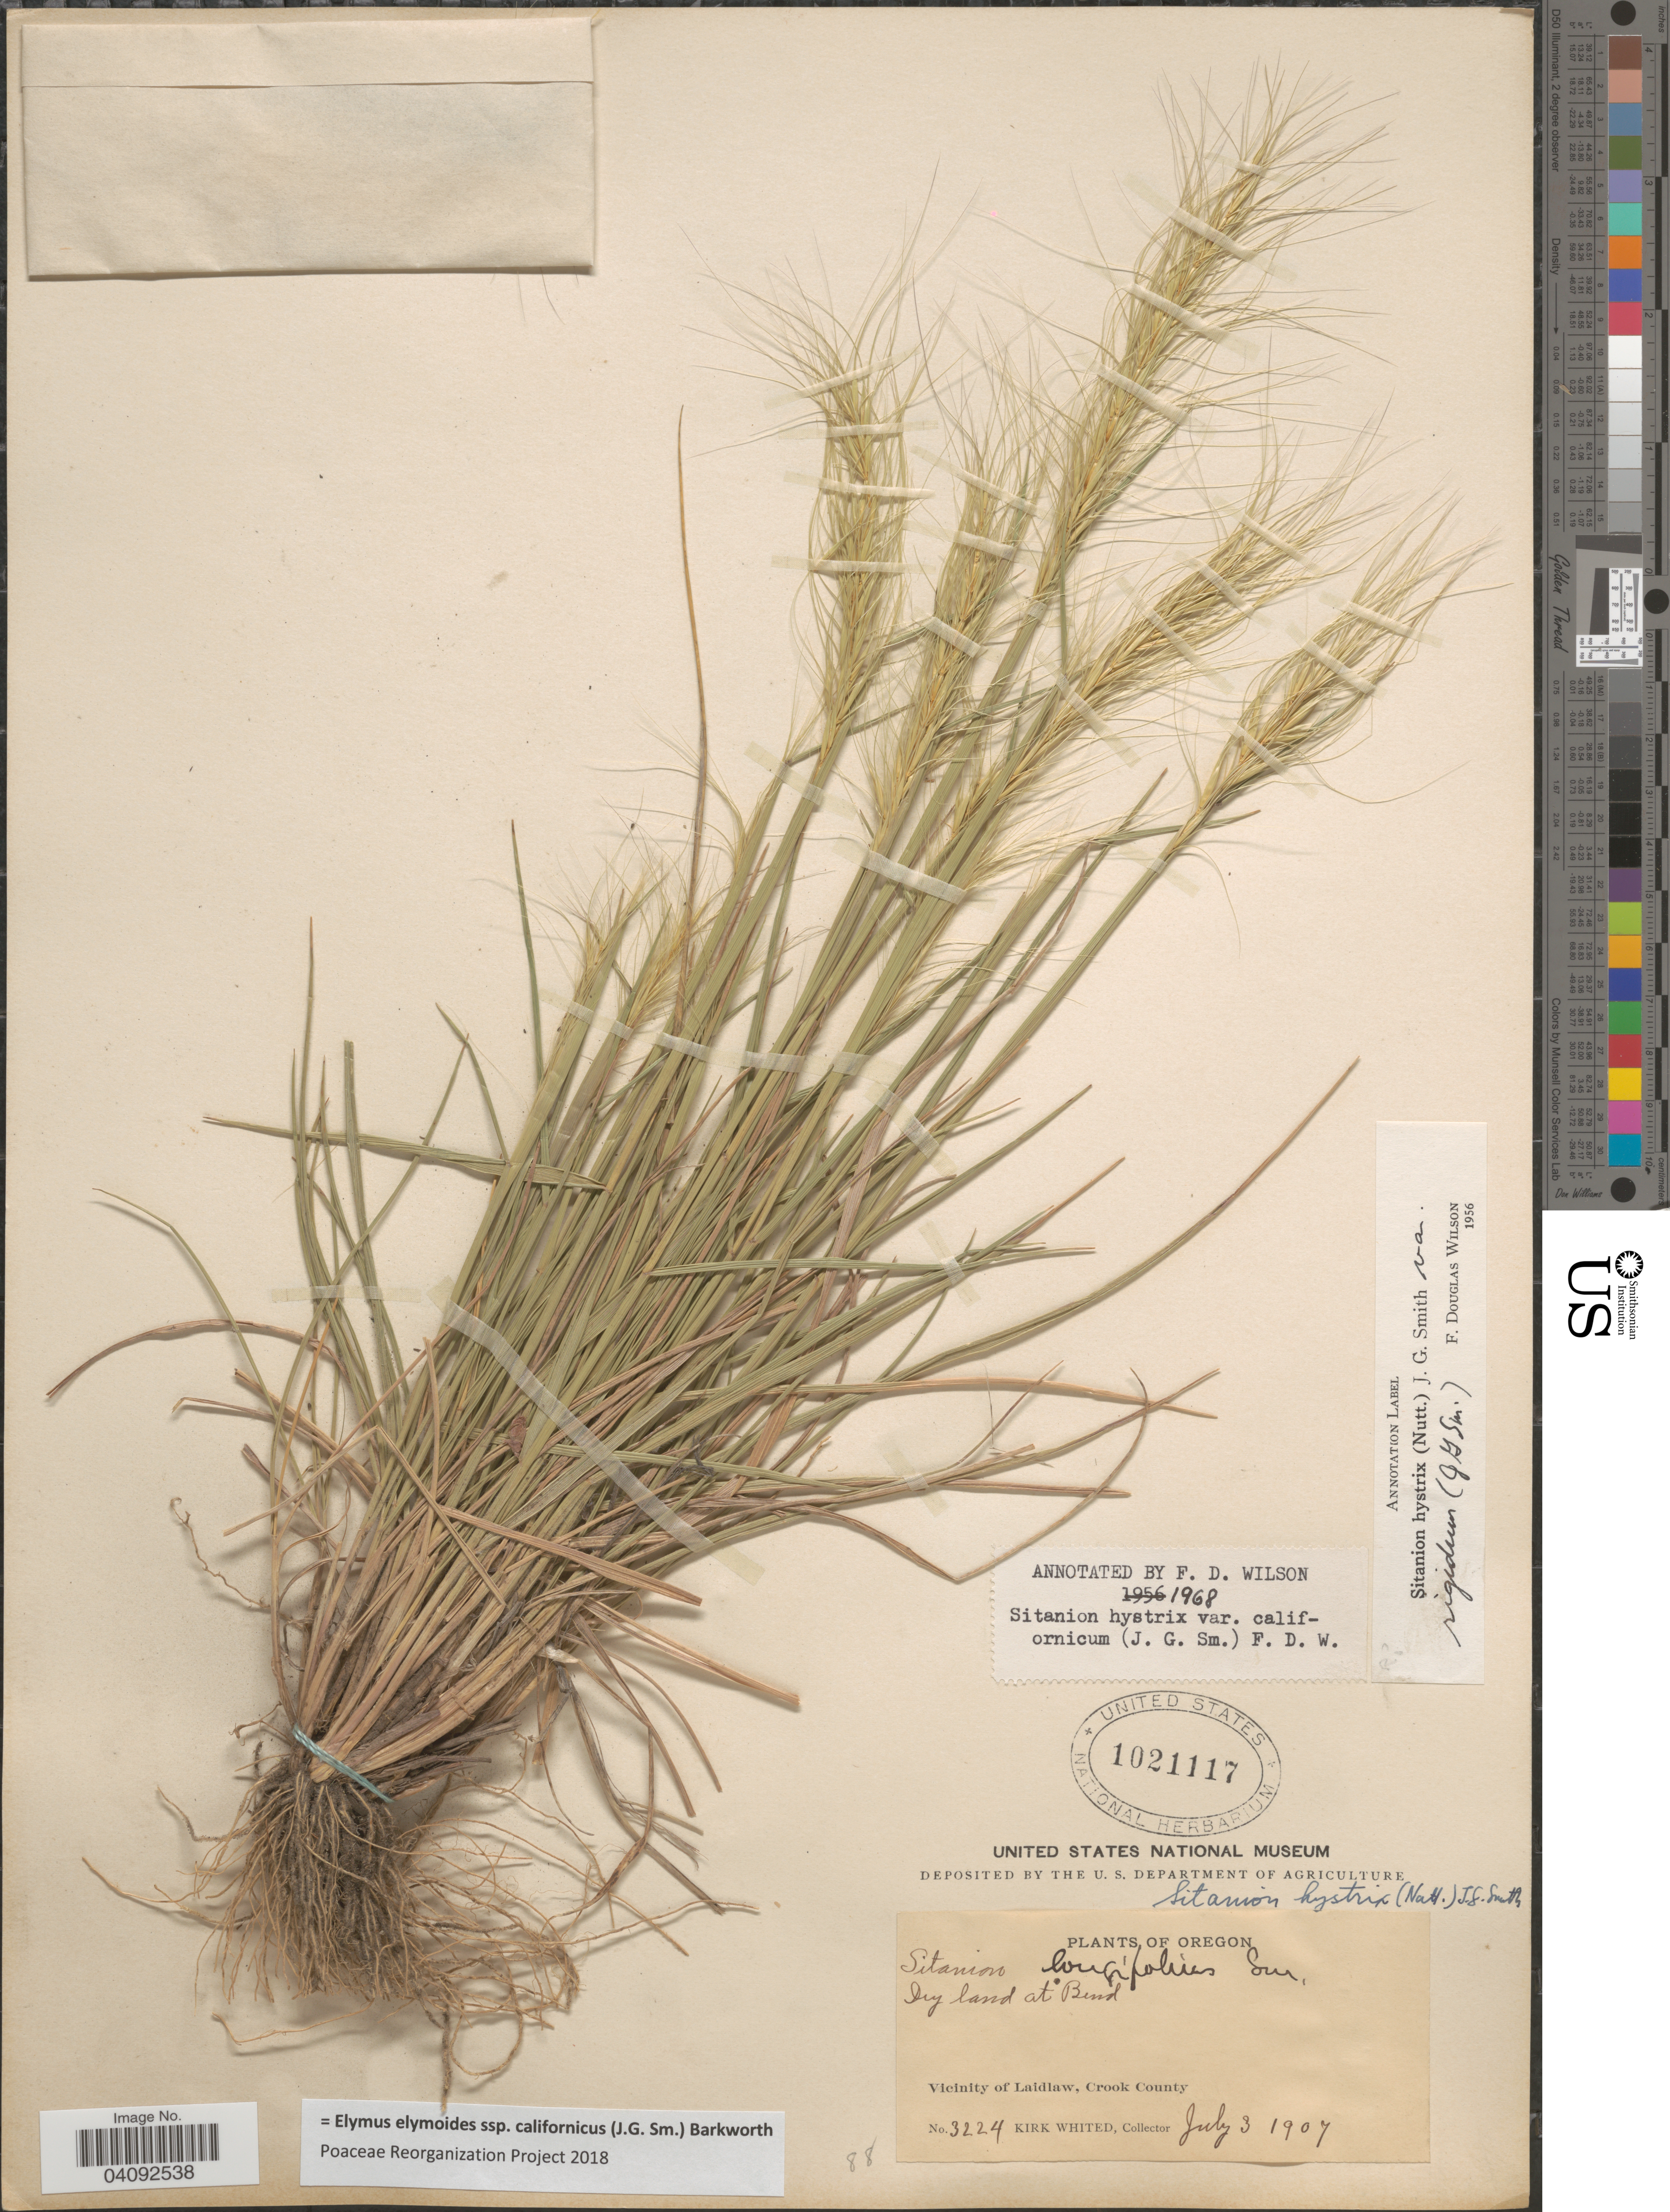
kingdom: Plantae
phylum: Tracheophyta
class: Liliopsida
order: Poales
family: Poaceae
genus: Elymus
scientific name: Elymus elymoides subsp. californicus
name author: (J.G. Sm.) Barkworth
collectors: K. Whited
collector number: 3224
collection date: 1907-07-03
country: United States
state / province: Oregon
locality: Vicinity of Laidlaw, Crook County.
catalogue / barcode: US 1021117